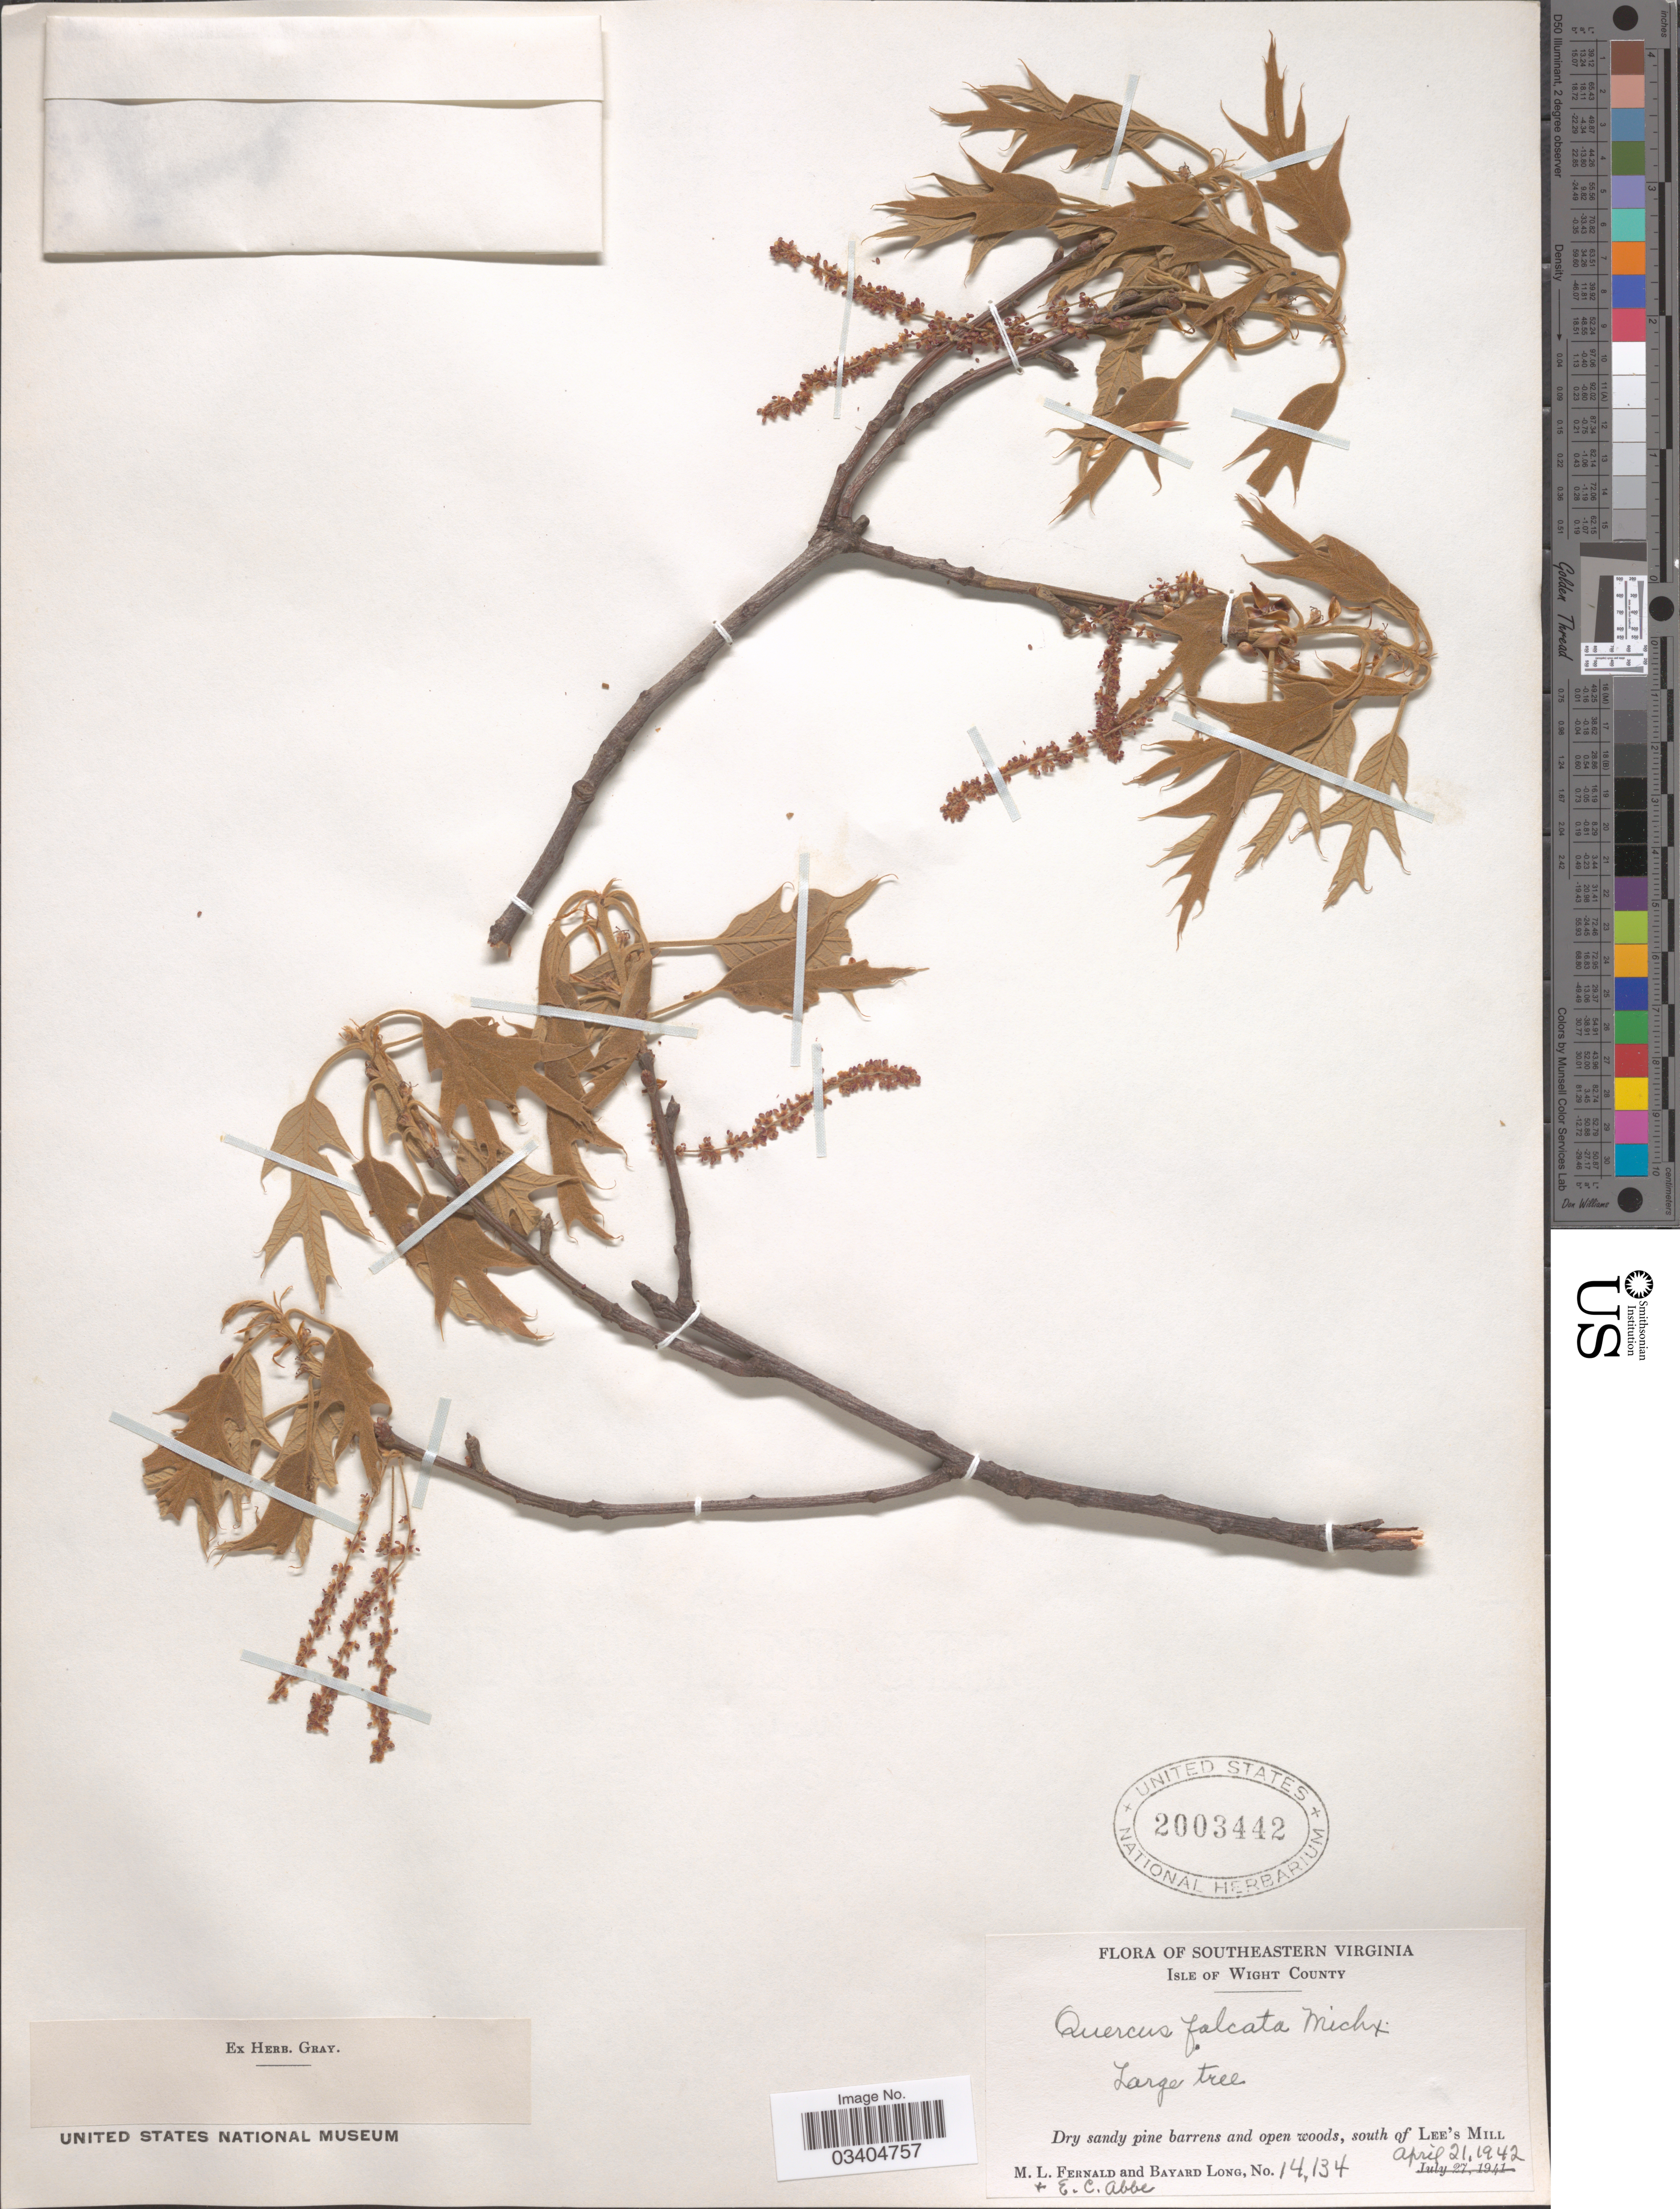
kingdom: Plantae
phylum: Tracheophyta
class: Magnoliopsida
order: Fagales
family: Fagaceae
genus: Quercus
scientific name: Quercus falcata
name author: Michx.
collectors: M. L. Fernald, B. Long & E. C. Abbe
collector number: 14134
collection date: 1942-04-21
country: United States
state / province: Virginia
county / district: Isle of Wight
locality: Southeastern Virginia. Isle of Wight County. Dry sandy pine barrens and open woods, south of Lee's Mill.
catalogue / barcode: US 2003442